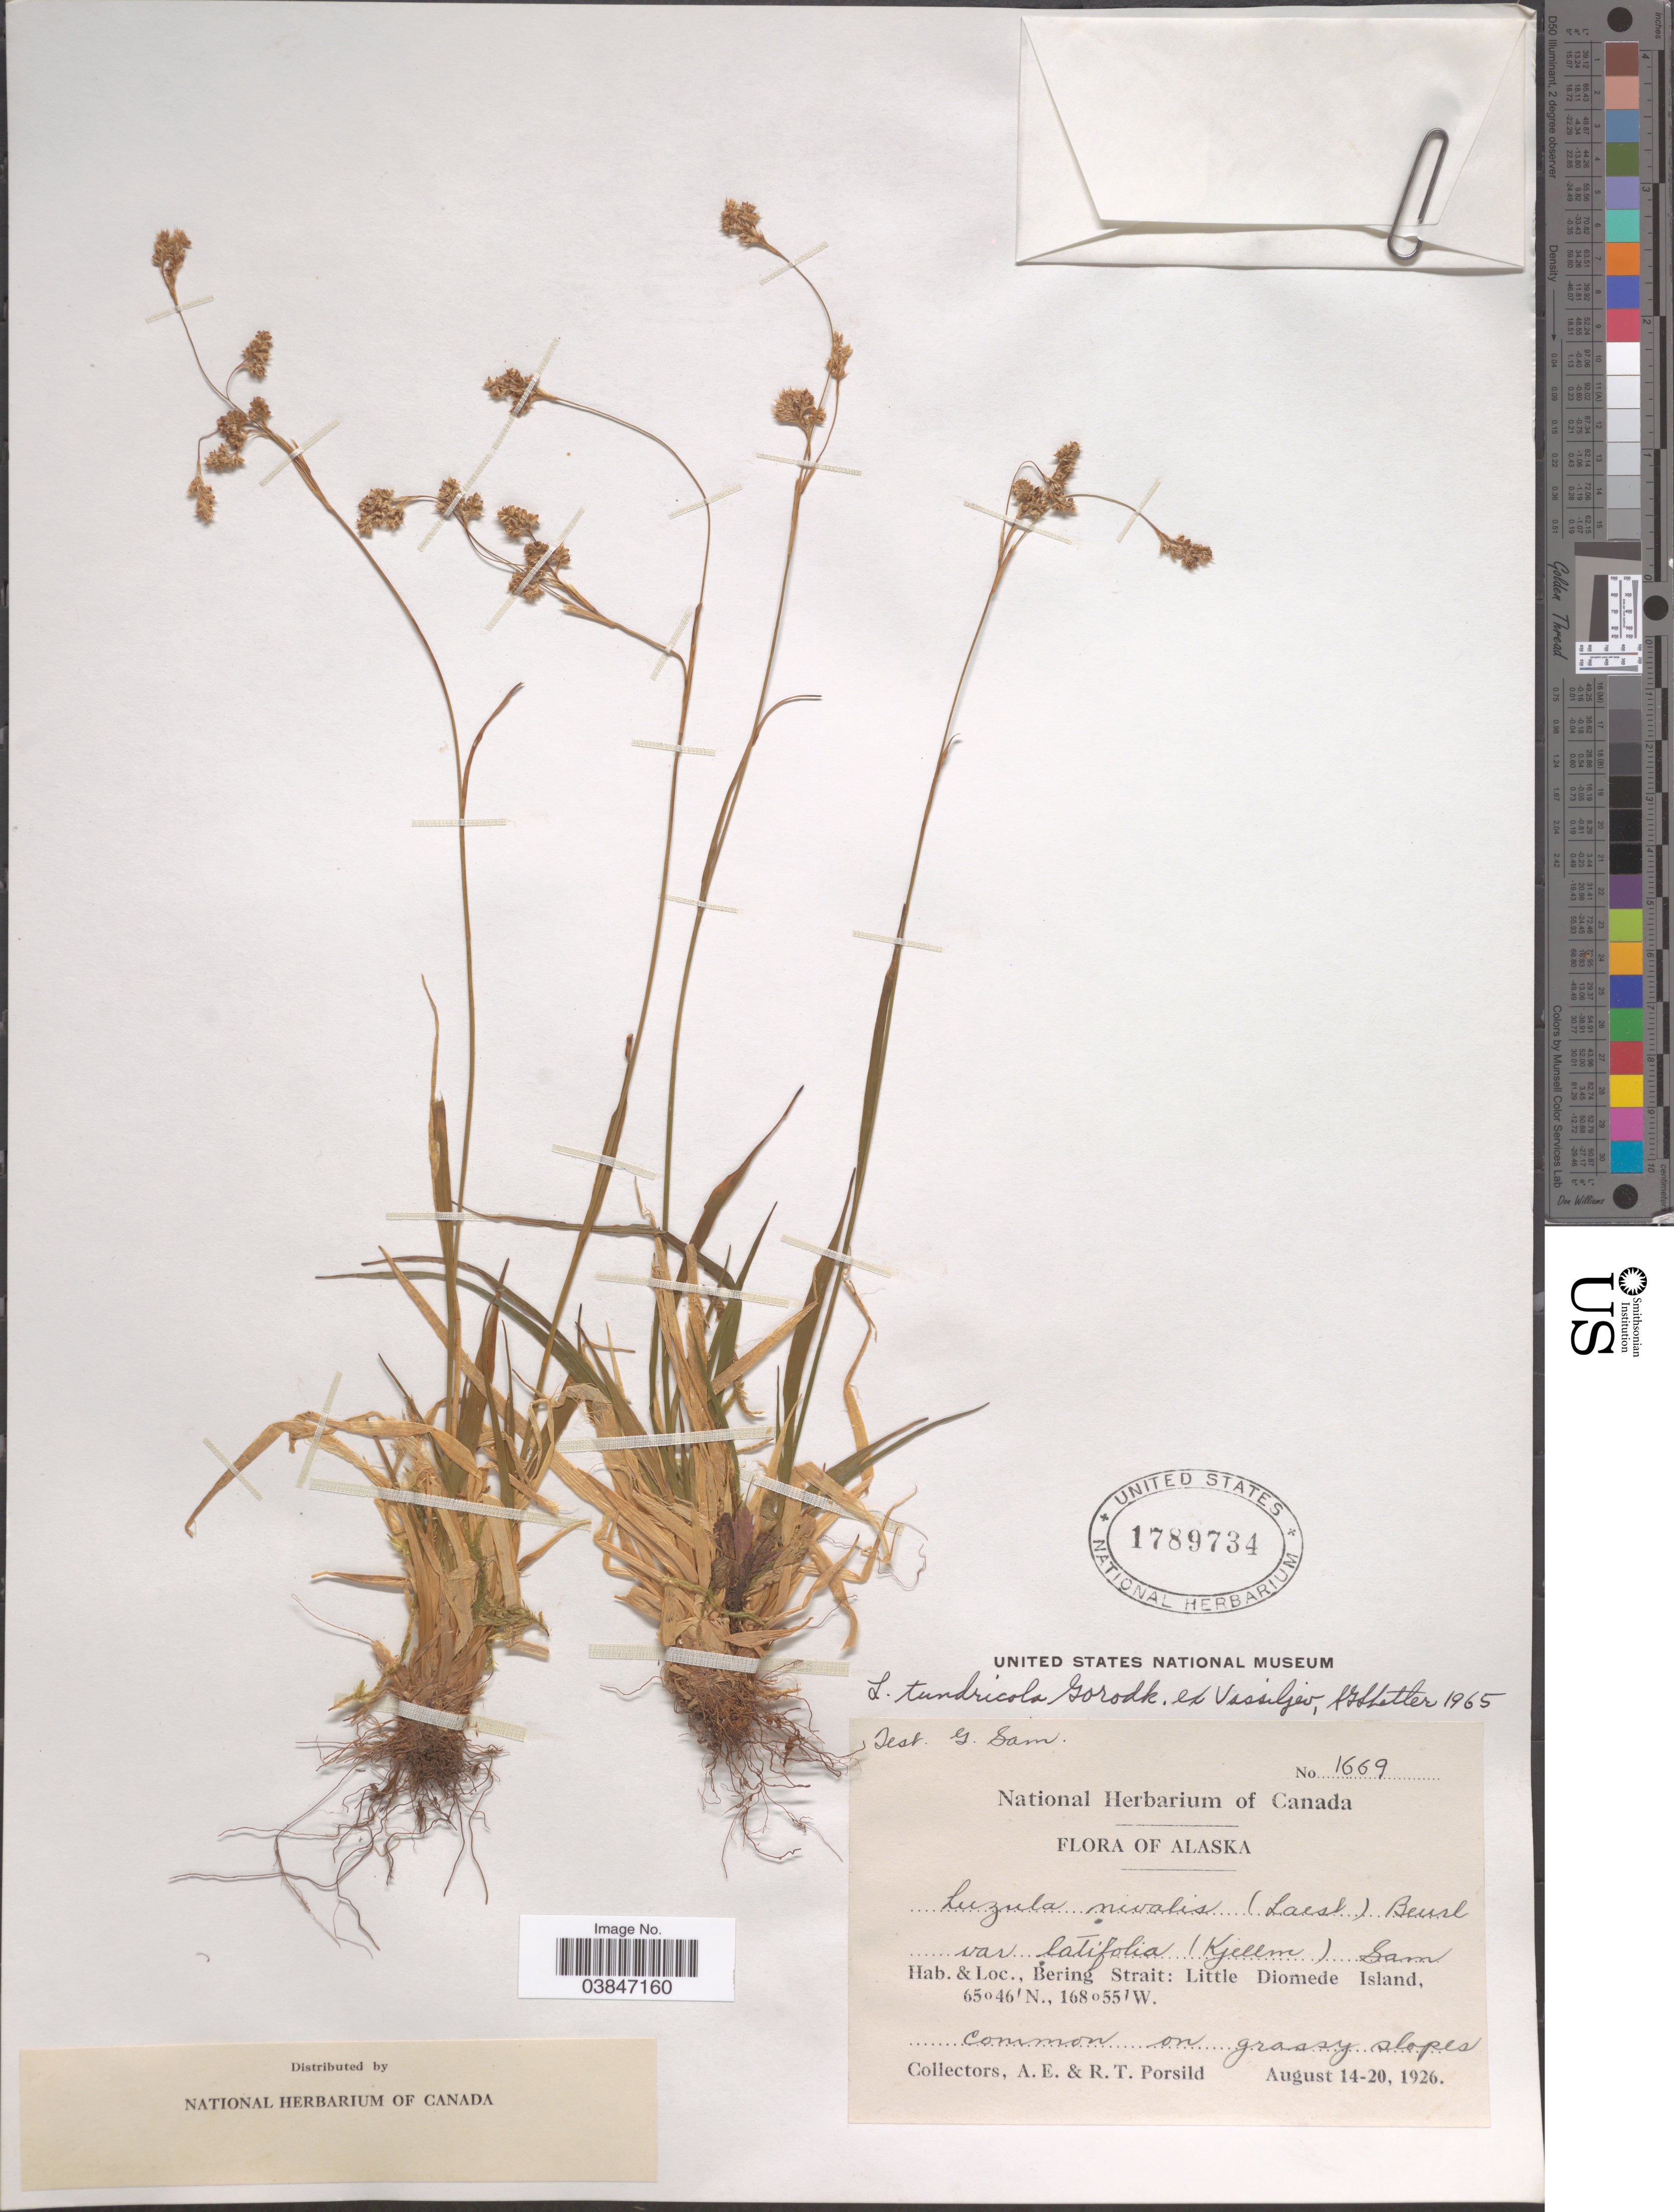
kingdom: Plantae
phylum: Tracheophyta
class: Liliopsida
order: Poales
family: Juncaceae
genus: Luzula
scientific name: Luzula tundricola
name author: (Gorodkov) V. Vassil.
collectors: A. E. Porsild & R. T. Porsild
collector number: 1669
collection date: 1926-08-14/1926-08-20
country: United States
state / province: Alaska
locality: Bering Strait: Little Diomede Island.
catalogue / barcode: US 1789734